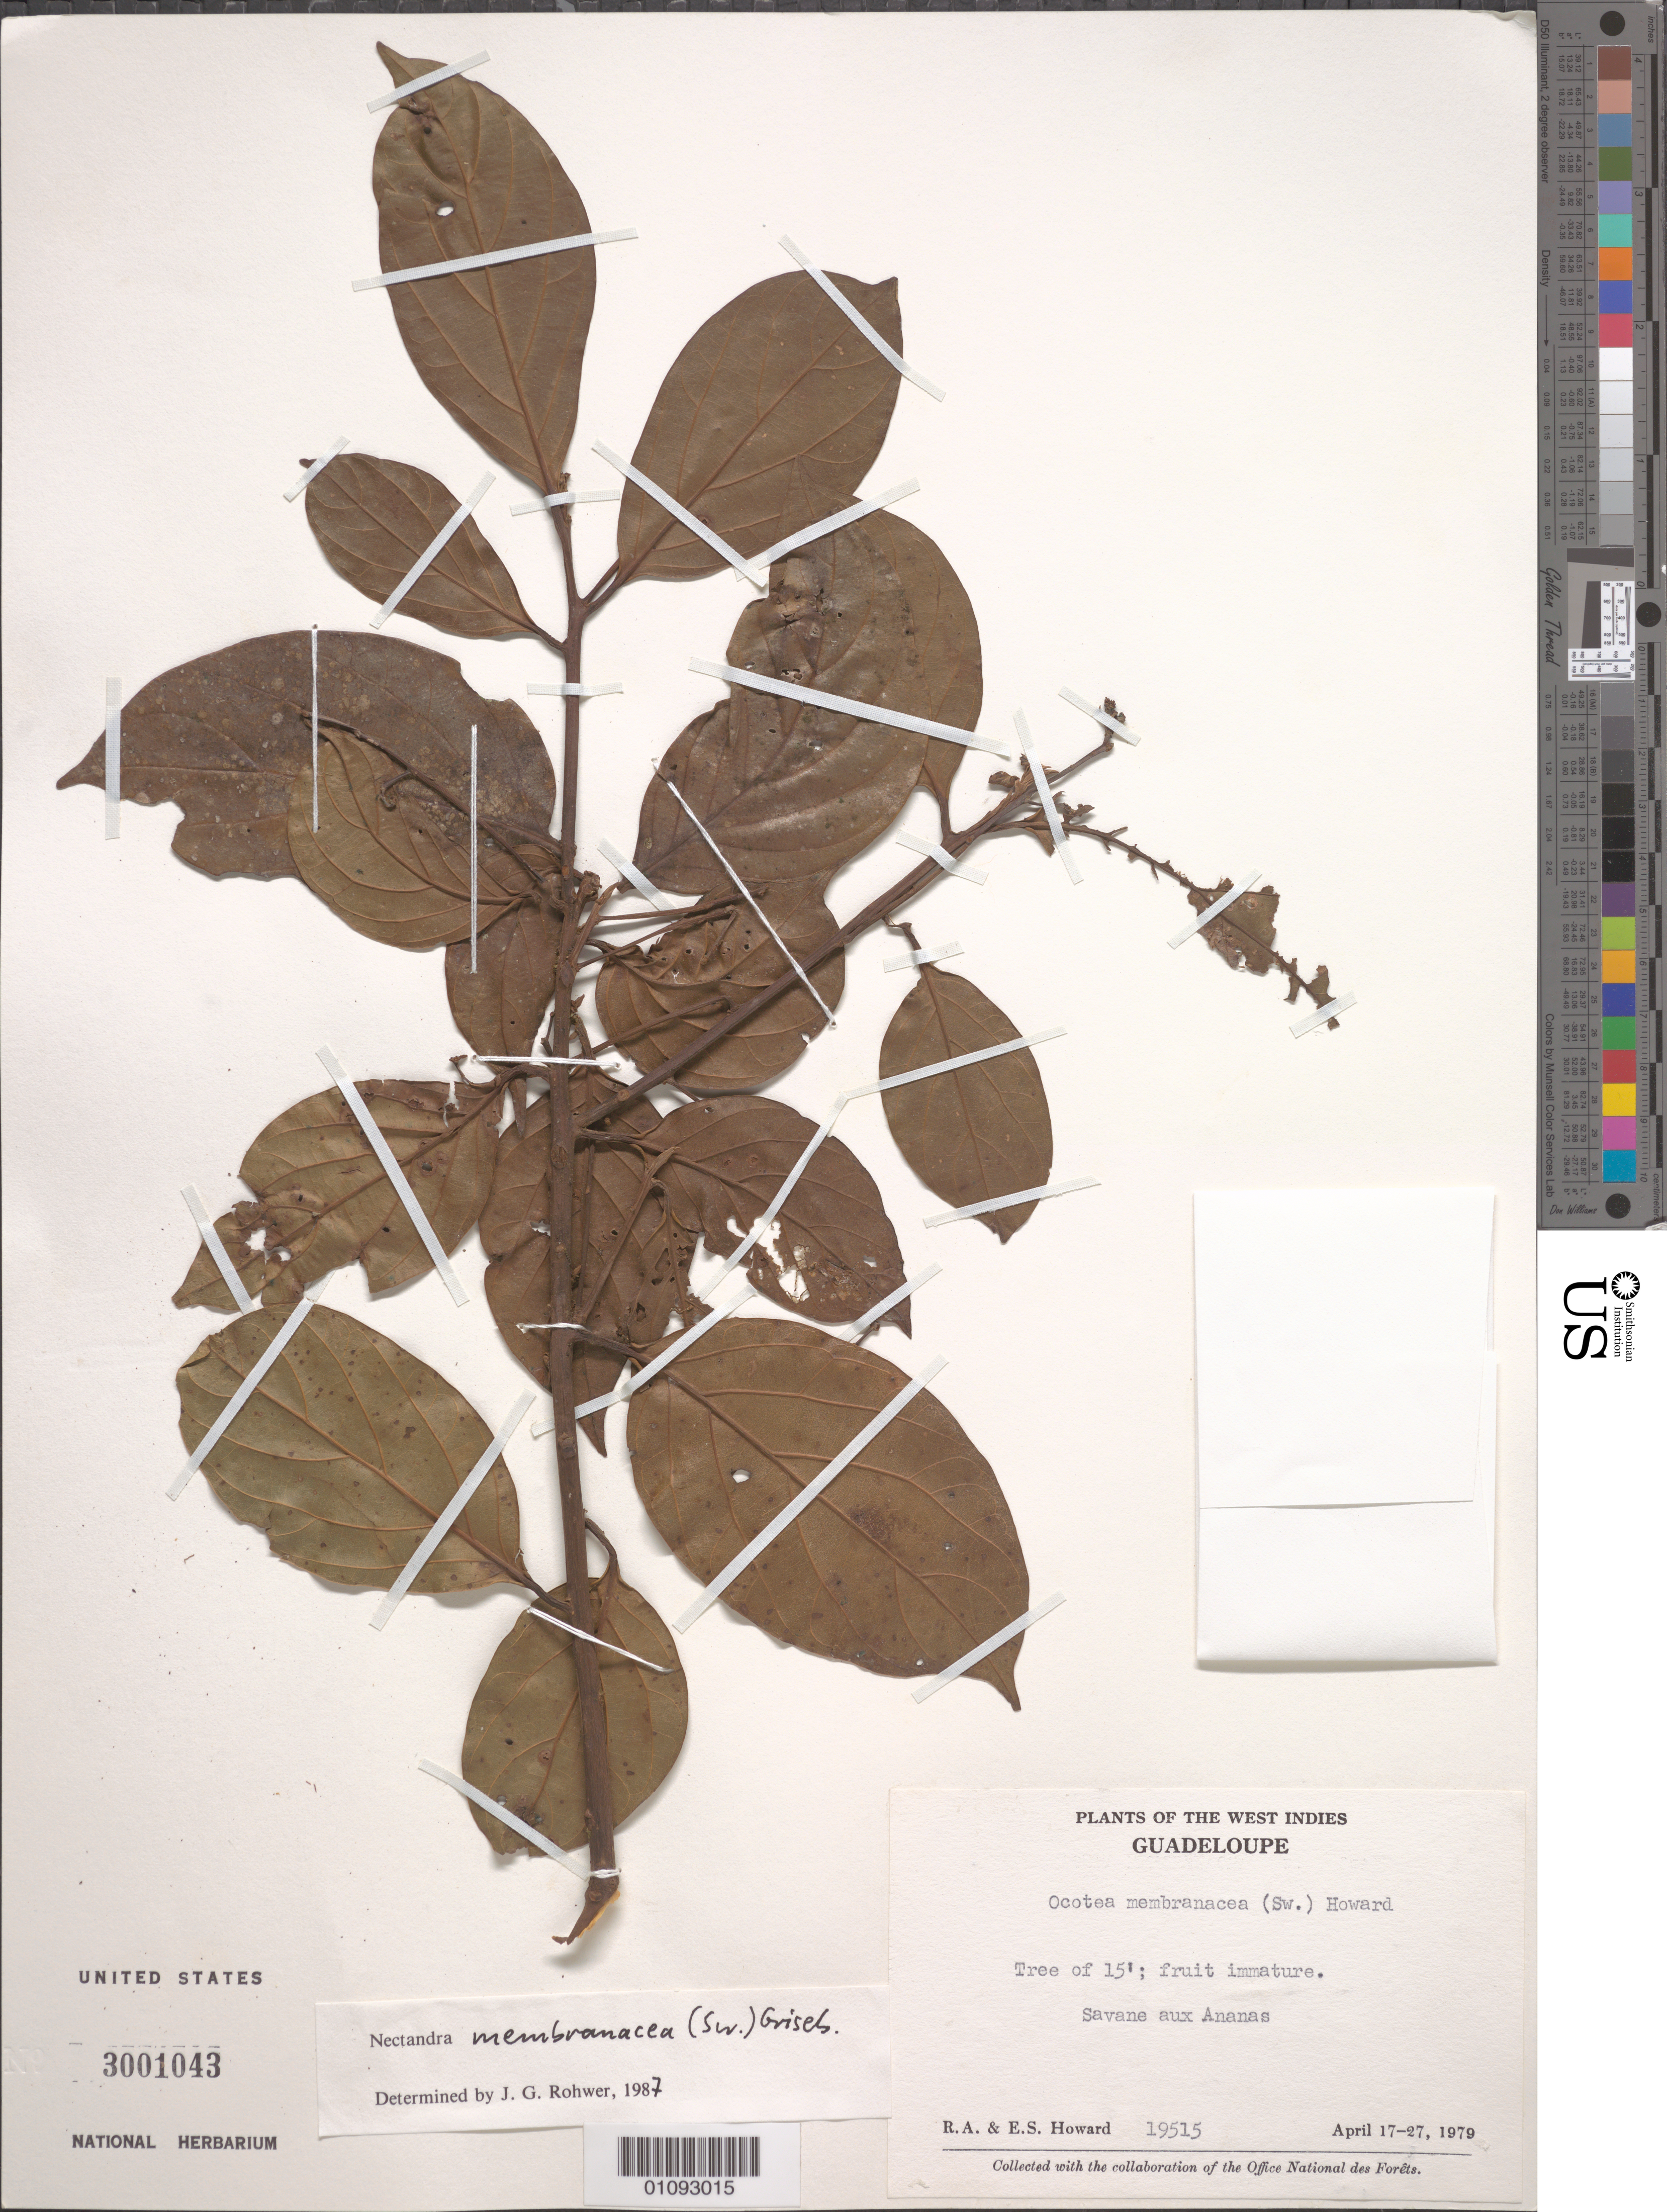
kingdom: Plantae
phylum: Tracheophyta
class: Magnoliopsida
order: Laurales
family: Lauraceae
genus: Nectandra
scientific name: Nectandra membranacea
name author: (Sw.) Griseb.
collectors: R. A. Howard & E. S. Howard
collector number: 19515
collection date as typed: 17 Apr 1979 to 27 Apr 1979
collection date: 1979-04-17/1979-04-27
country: Guadeloupe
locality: Savane aux Ananas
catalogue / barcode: US 3001043